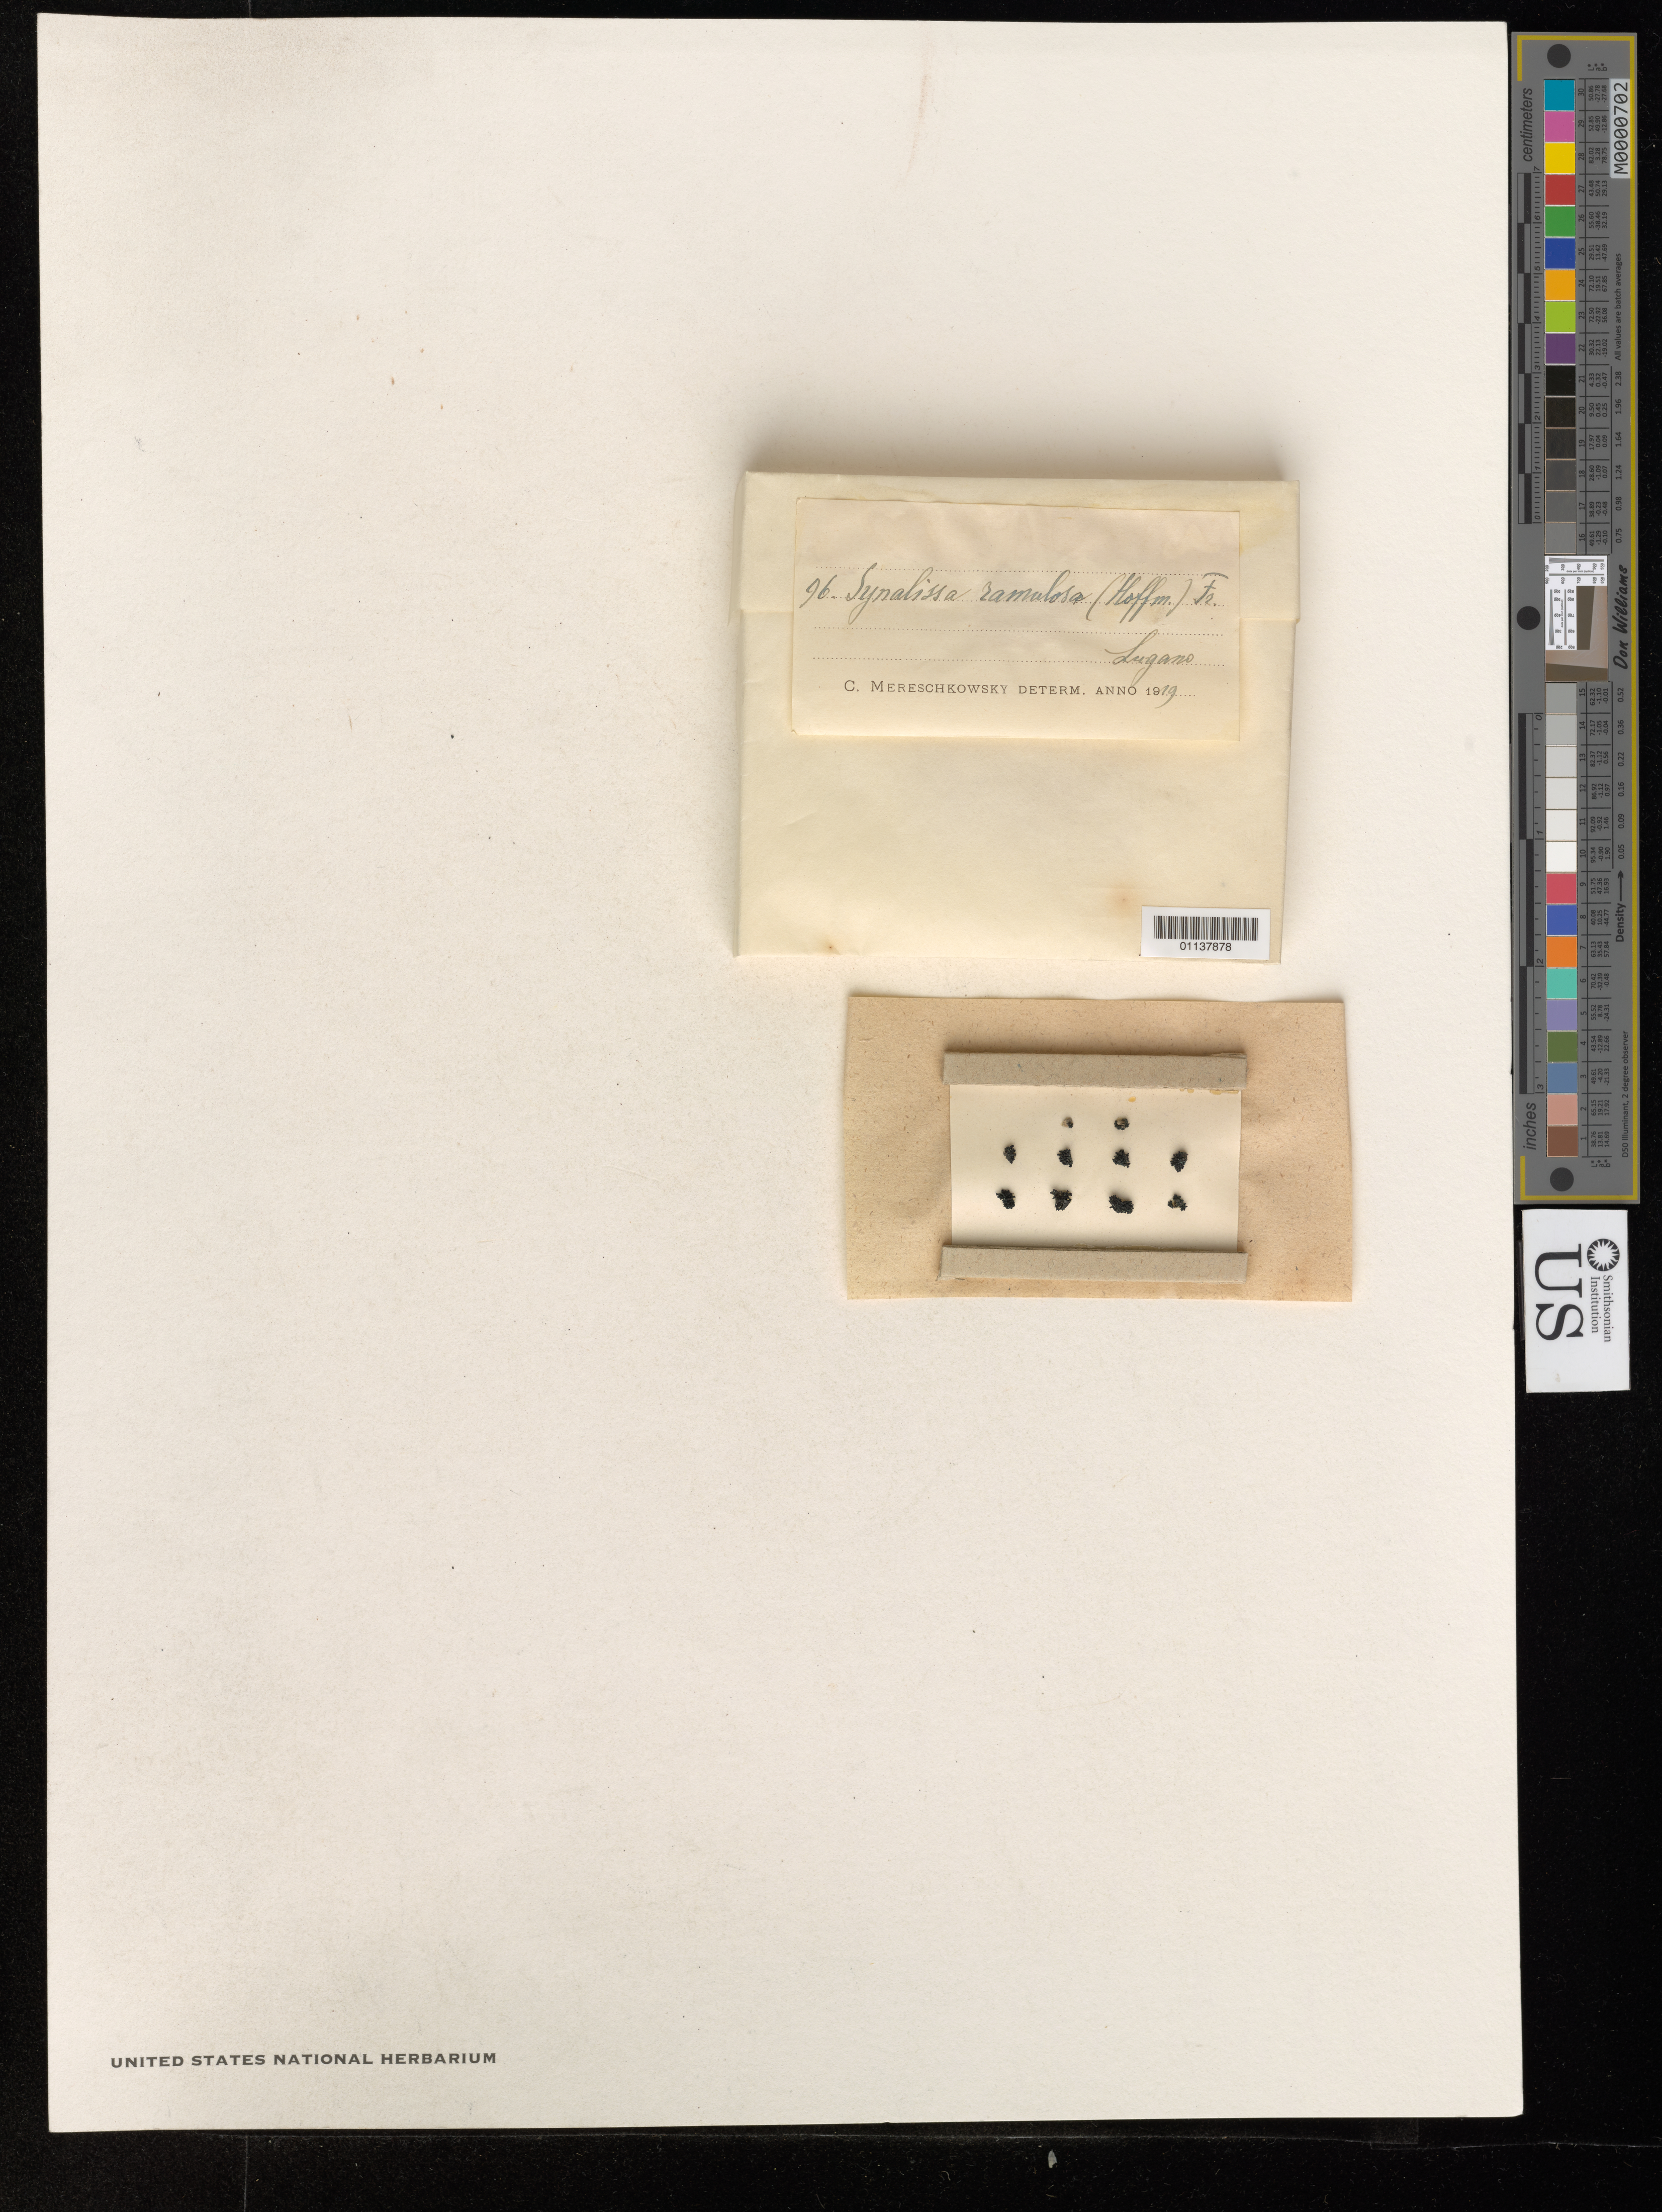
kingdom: Fungi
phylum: Ascomycota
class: Lichinomycetes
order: Lichinales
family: Lichinaceae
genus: Synalissa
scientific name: Synalissa symphorea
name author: (Ach.) Nyl.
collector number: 96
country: Switzerland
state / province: Ticino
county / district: Lugano